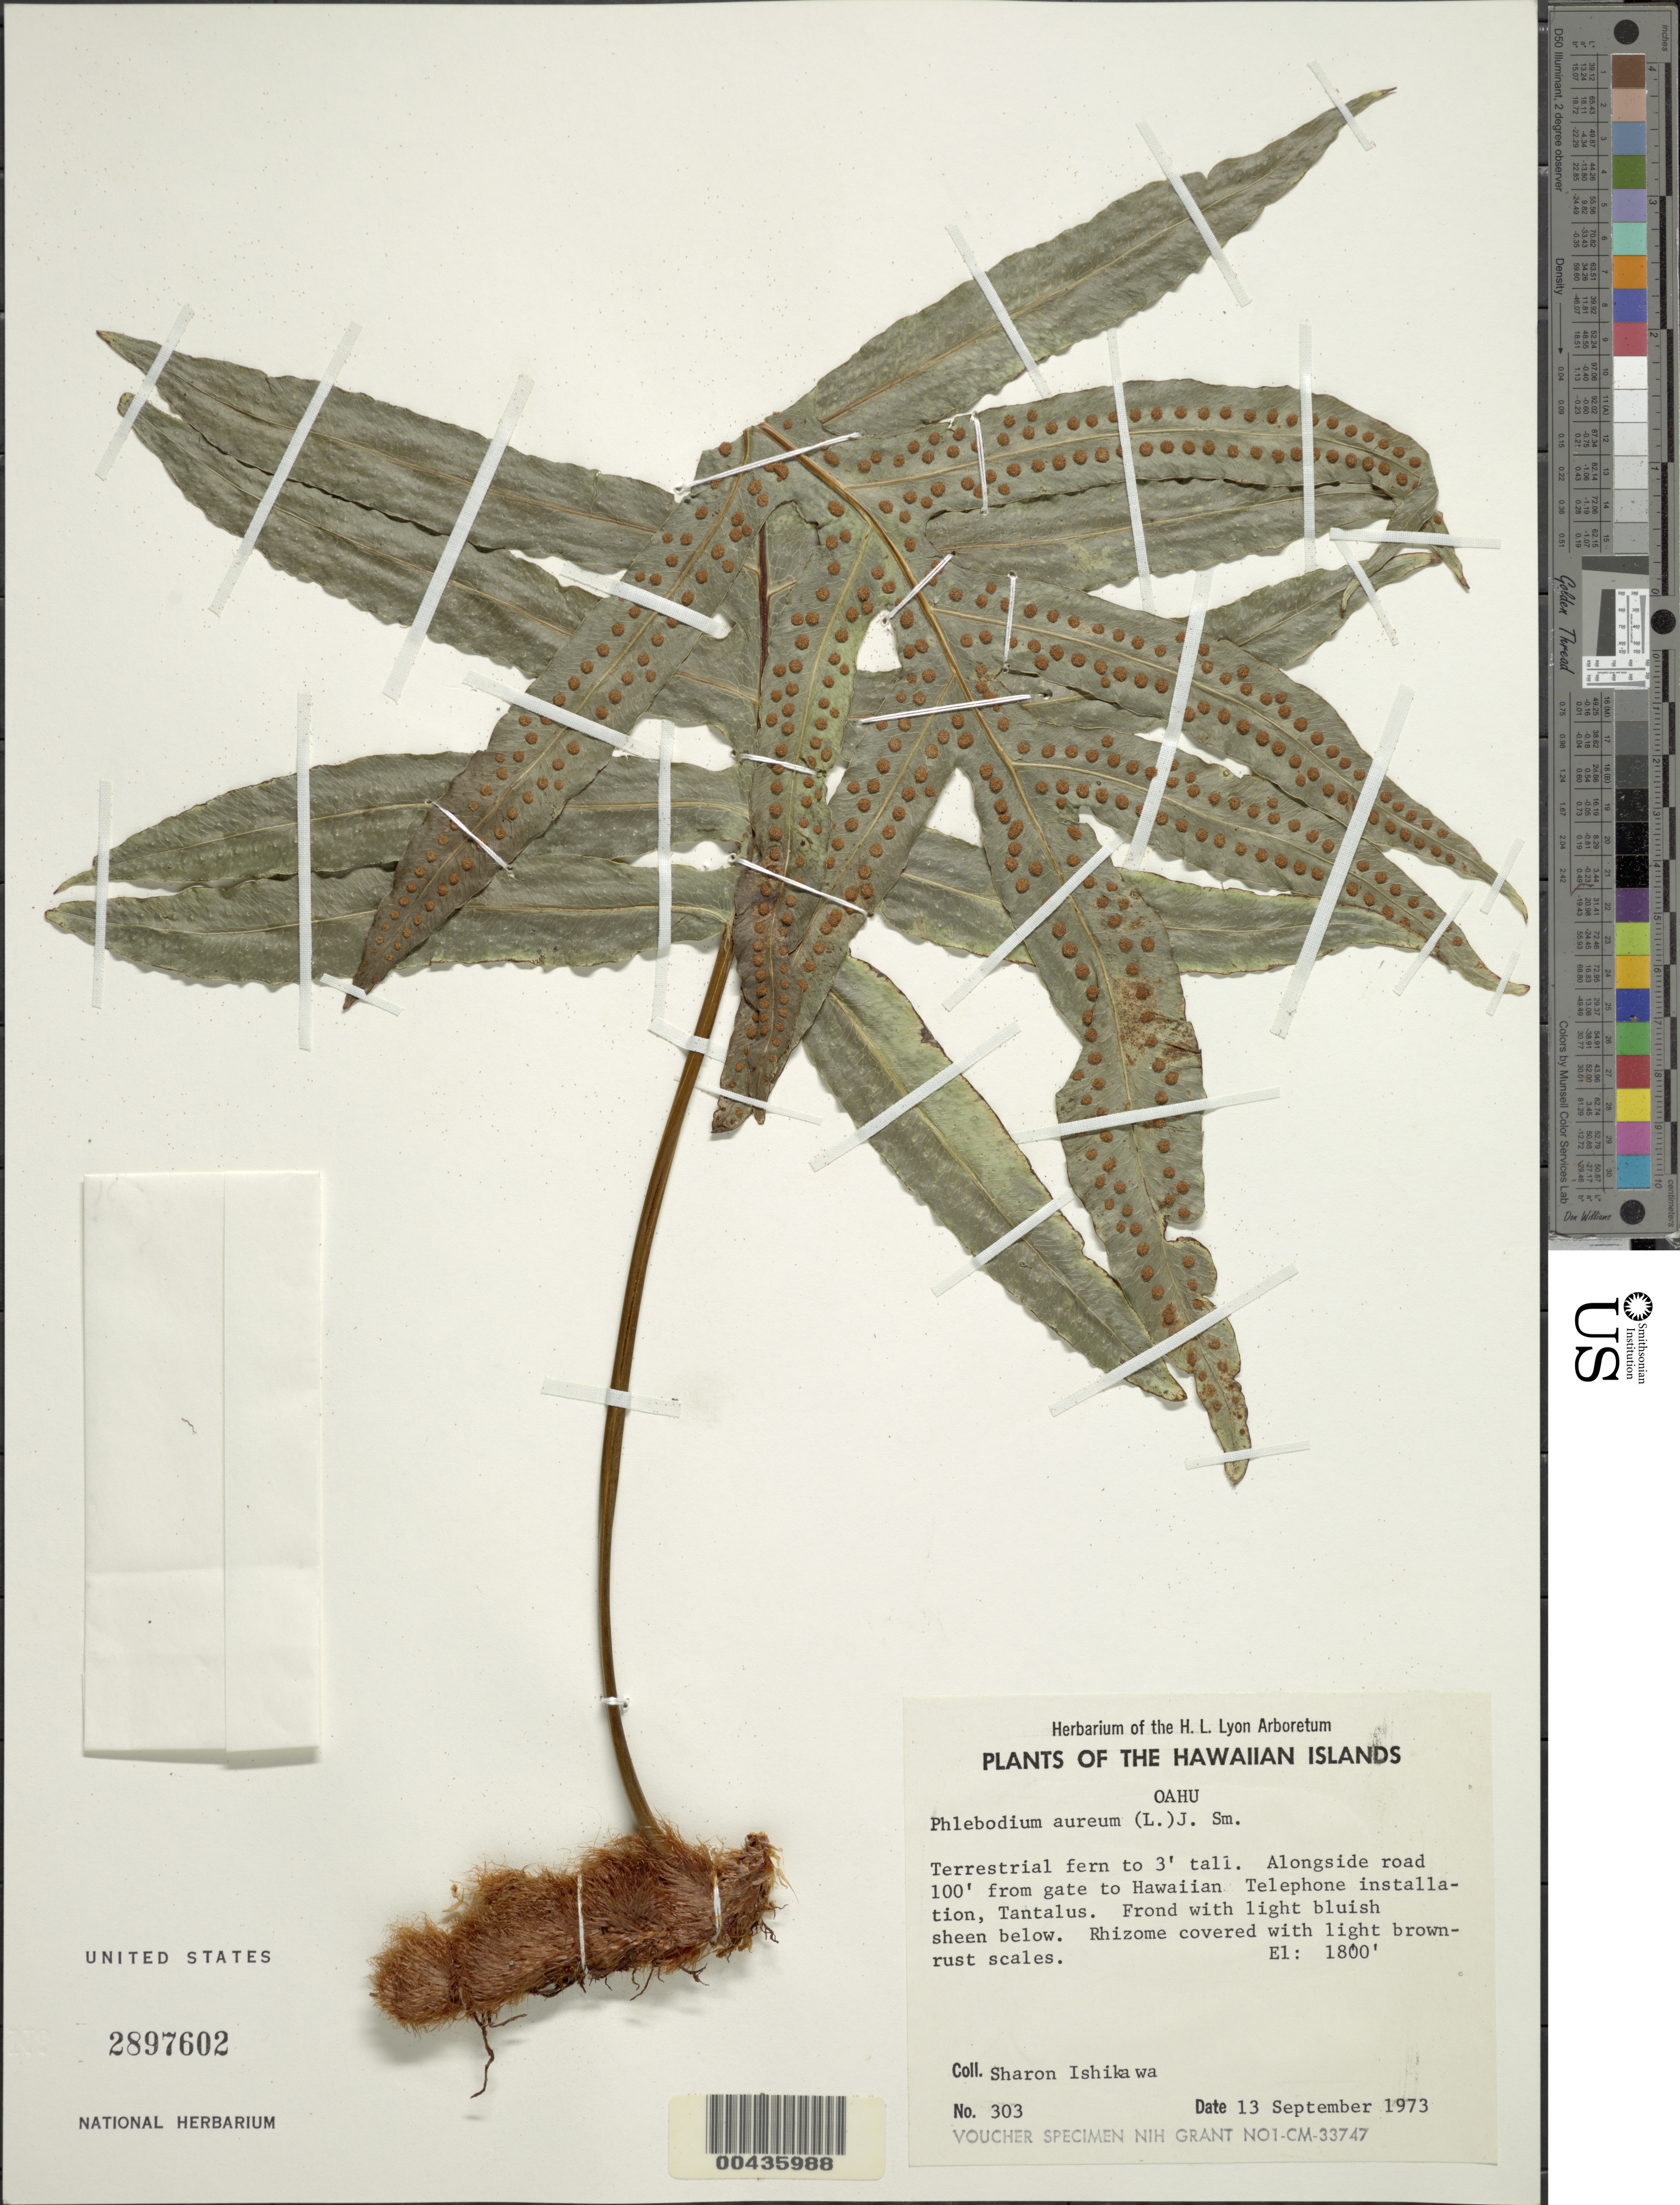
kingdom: Plantae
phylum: Tracheophyta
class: Polypodiopsida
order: Polypodiales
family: Polypodiaceae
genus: Polypodium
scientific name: Polypodium aureum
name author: L.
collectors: S. S. Ishikawa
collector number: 303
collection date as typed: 13 Sep 1973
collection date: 1973-09-13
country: United States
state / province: Hawaii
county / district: Honolulu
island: Oahu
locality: Alongside road 100 feet from gate to Hawaiian Telephone installation, Tantalus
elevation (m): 549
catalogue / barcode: US 2897602